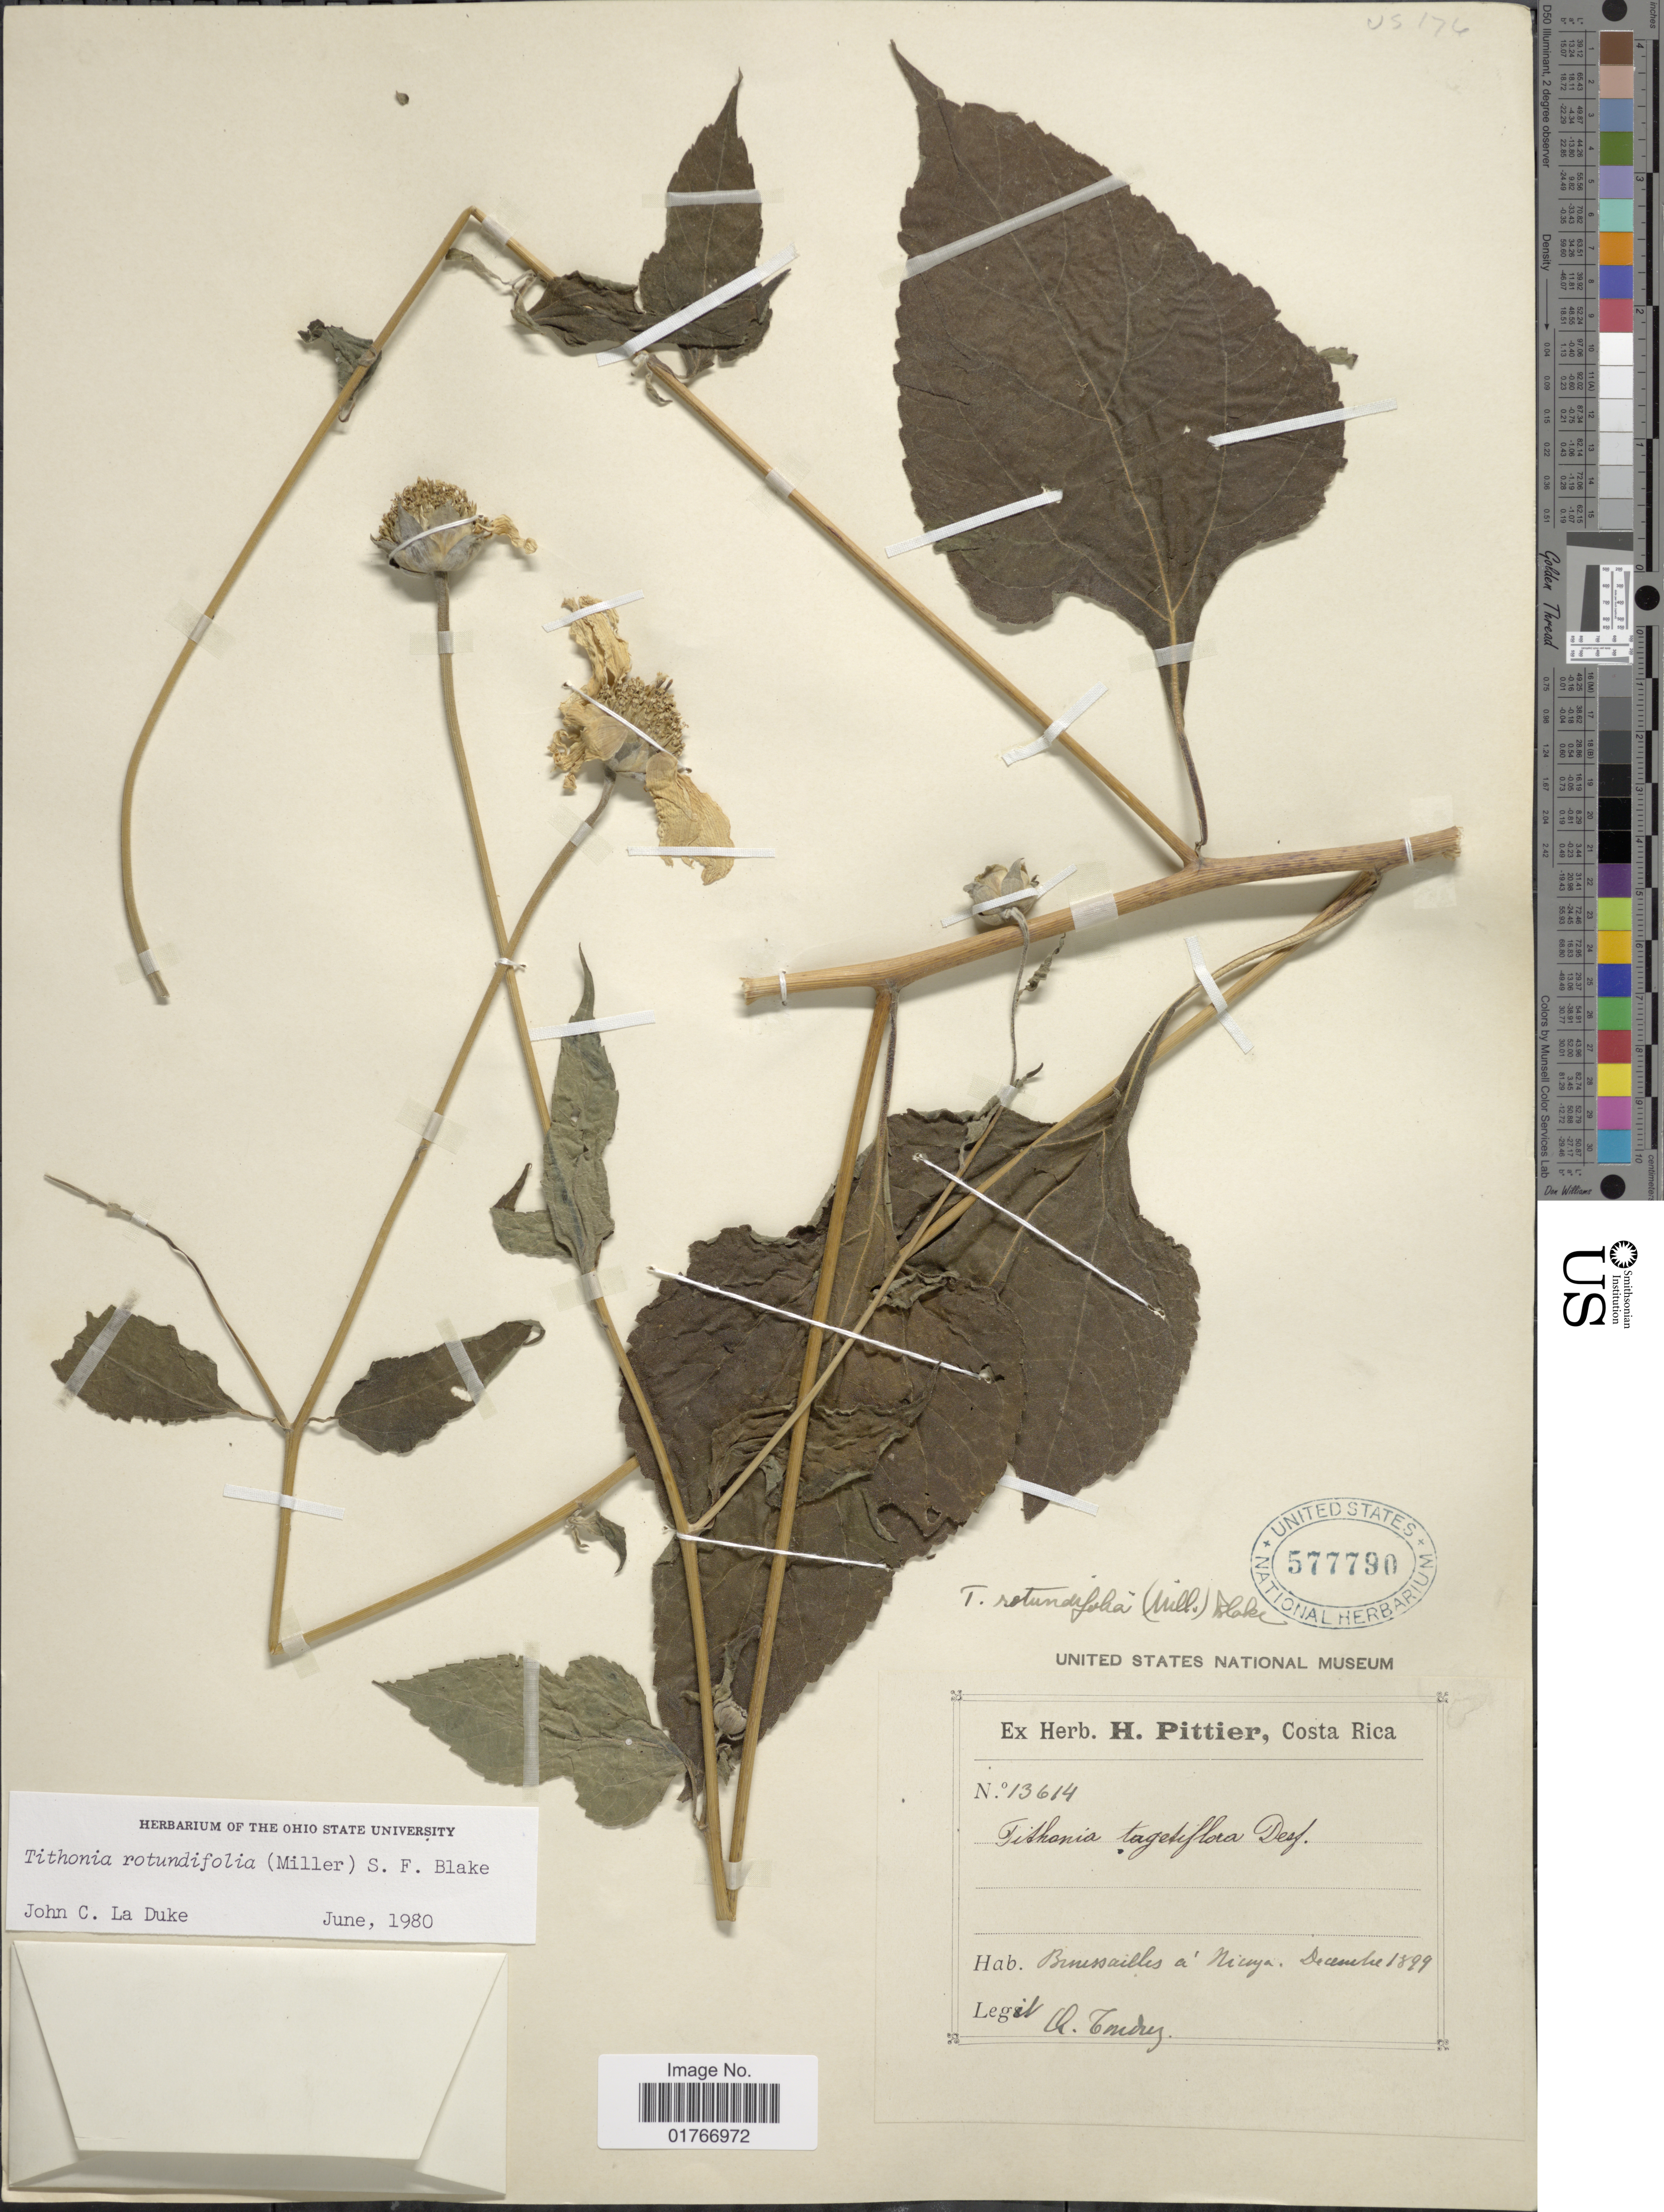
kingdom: Plantae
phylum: Tracheophyta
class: Magnoliopsida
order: Asterales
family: Asteraceae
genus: Tithonia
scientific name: Tithonia rotundifolia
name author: (Mill.) S.F. Blake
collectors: A. Tonduz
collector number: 13614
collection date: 1899-12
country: Costa Rica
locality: Nicoya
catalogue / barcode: US 577790